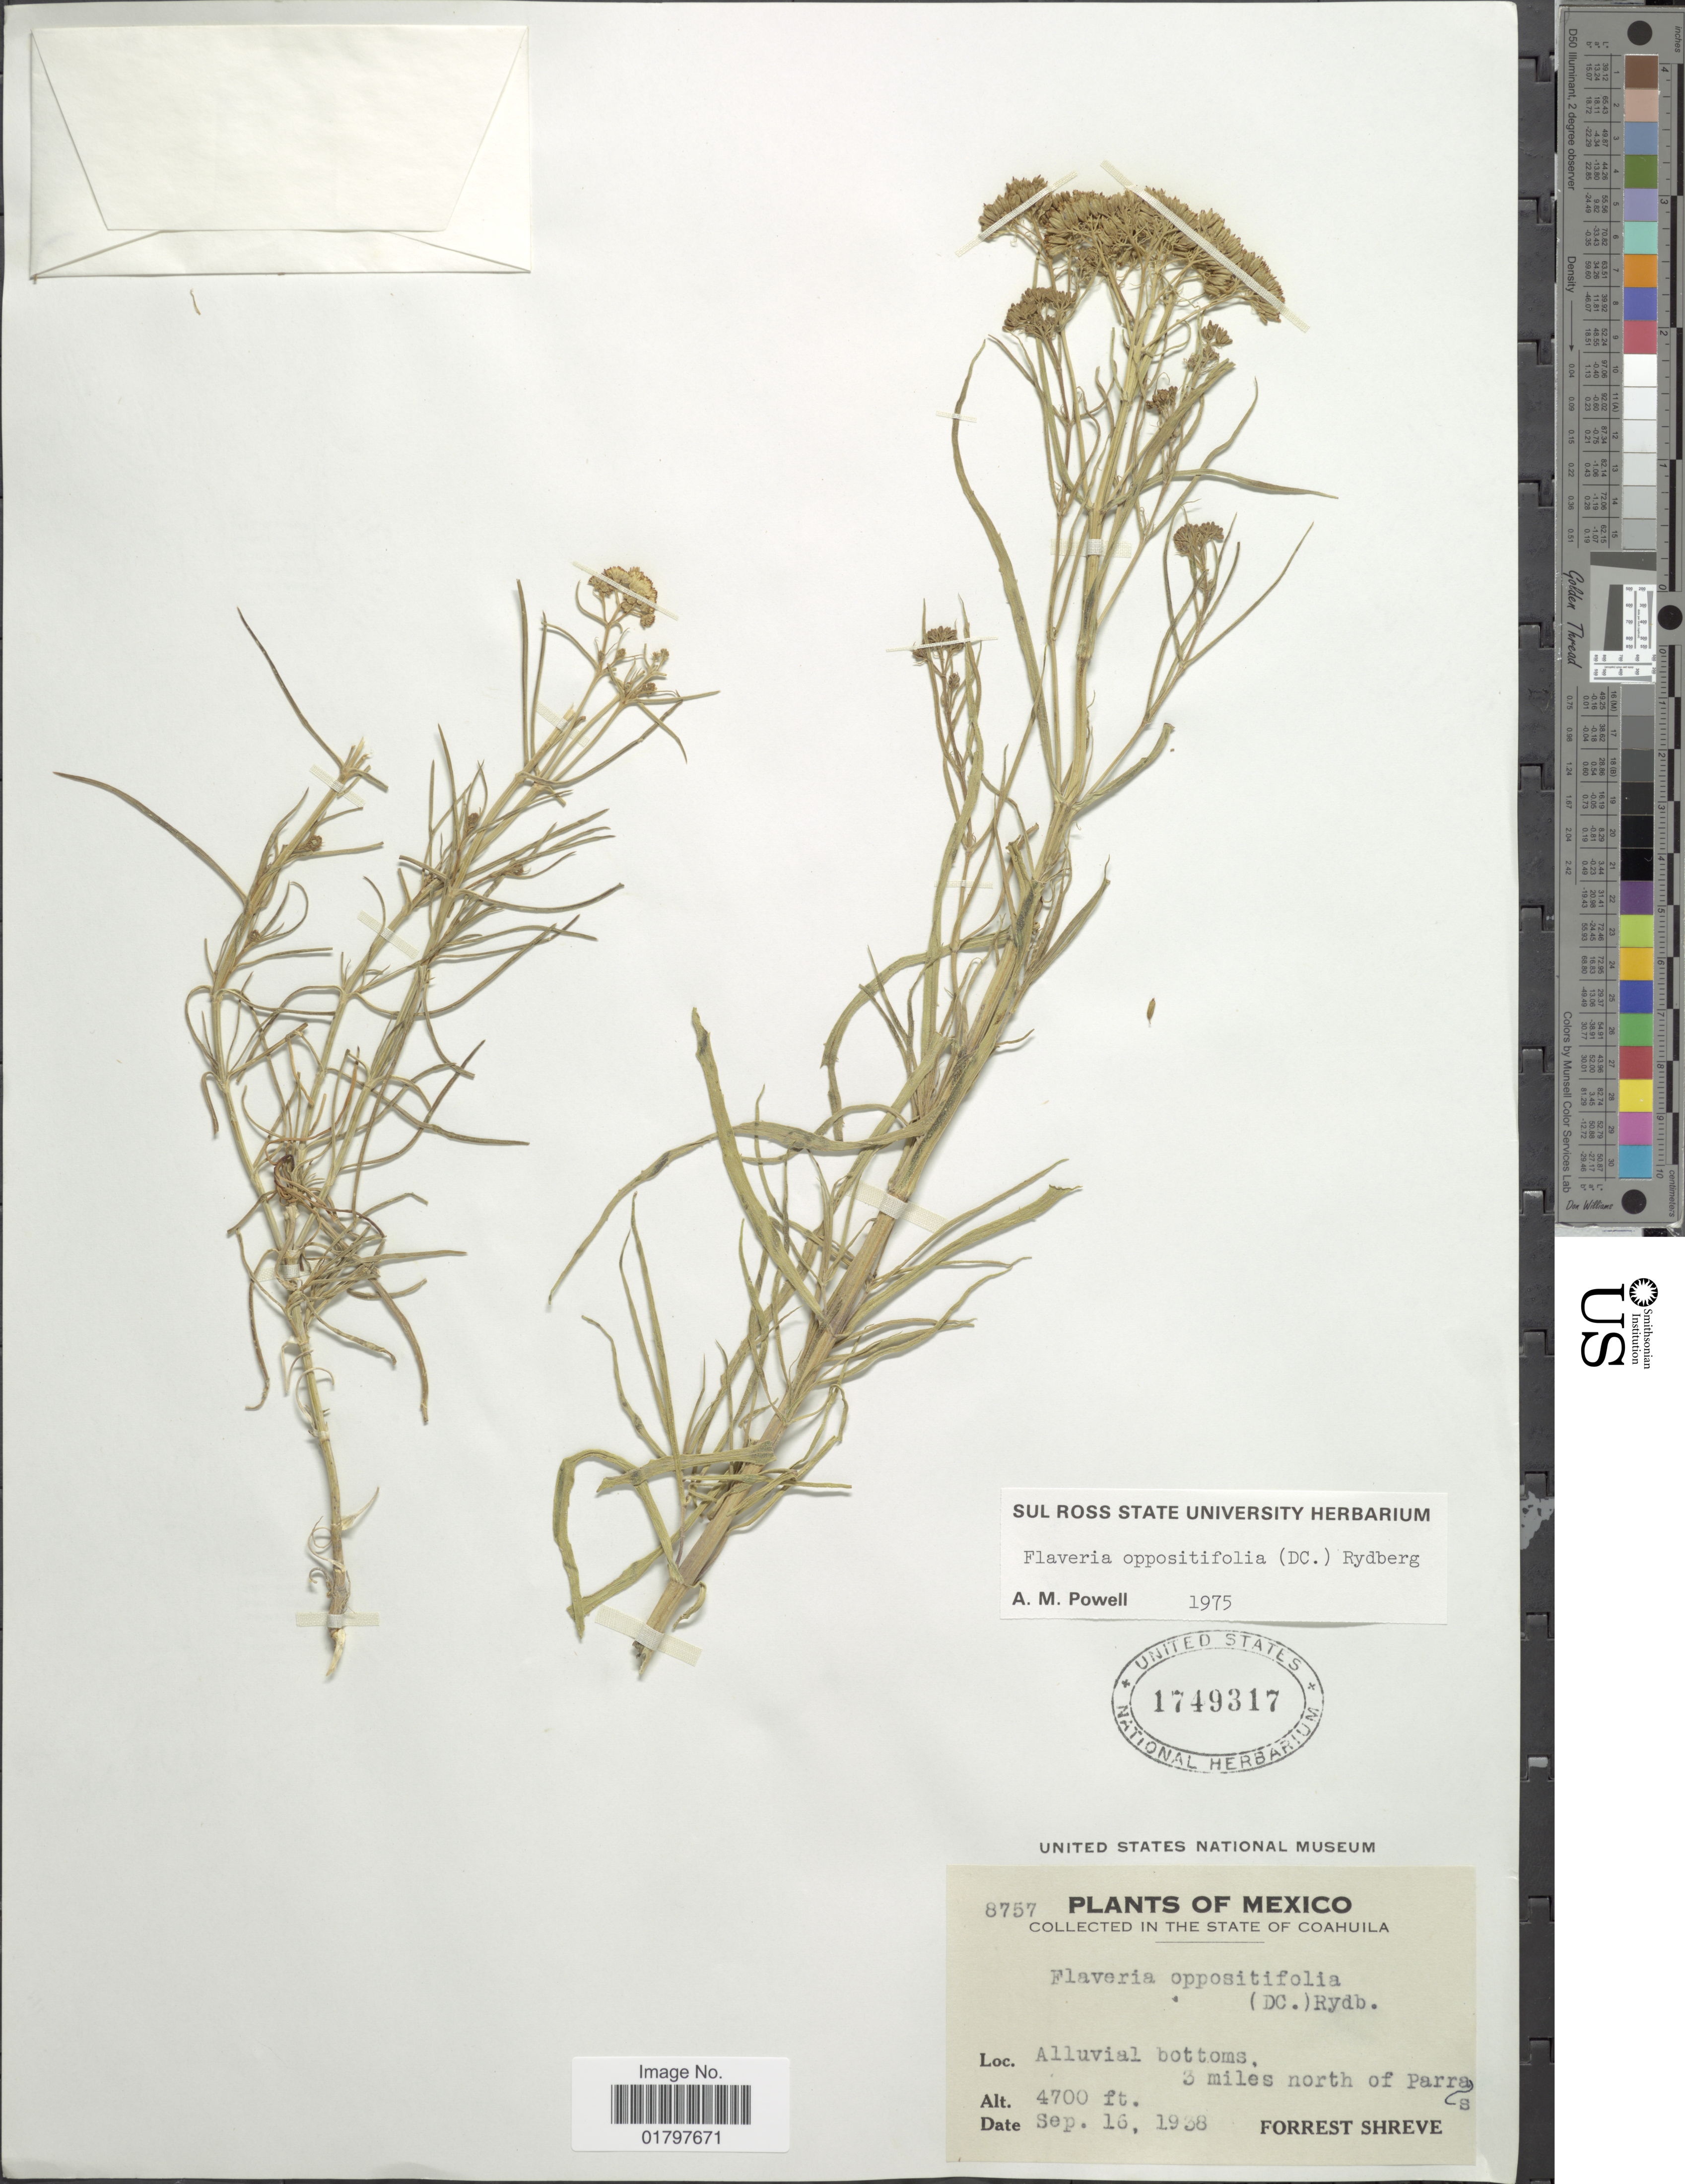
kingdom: Plantae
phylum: Tracheophyta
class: Magnoliopsida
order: Asterales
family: Asteraceae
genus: Flaveria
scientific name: Flaveria oppositifolia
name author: Rydb.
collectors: F. Shreve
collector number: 8757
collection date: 1938-09-16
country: Mexico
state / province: Coahuila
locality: In the state of Coahuila. Alluvial bottoms, 3 miles north of Parras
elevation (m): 1433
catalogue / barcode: US 1749317